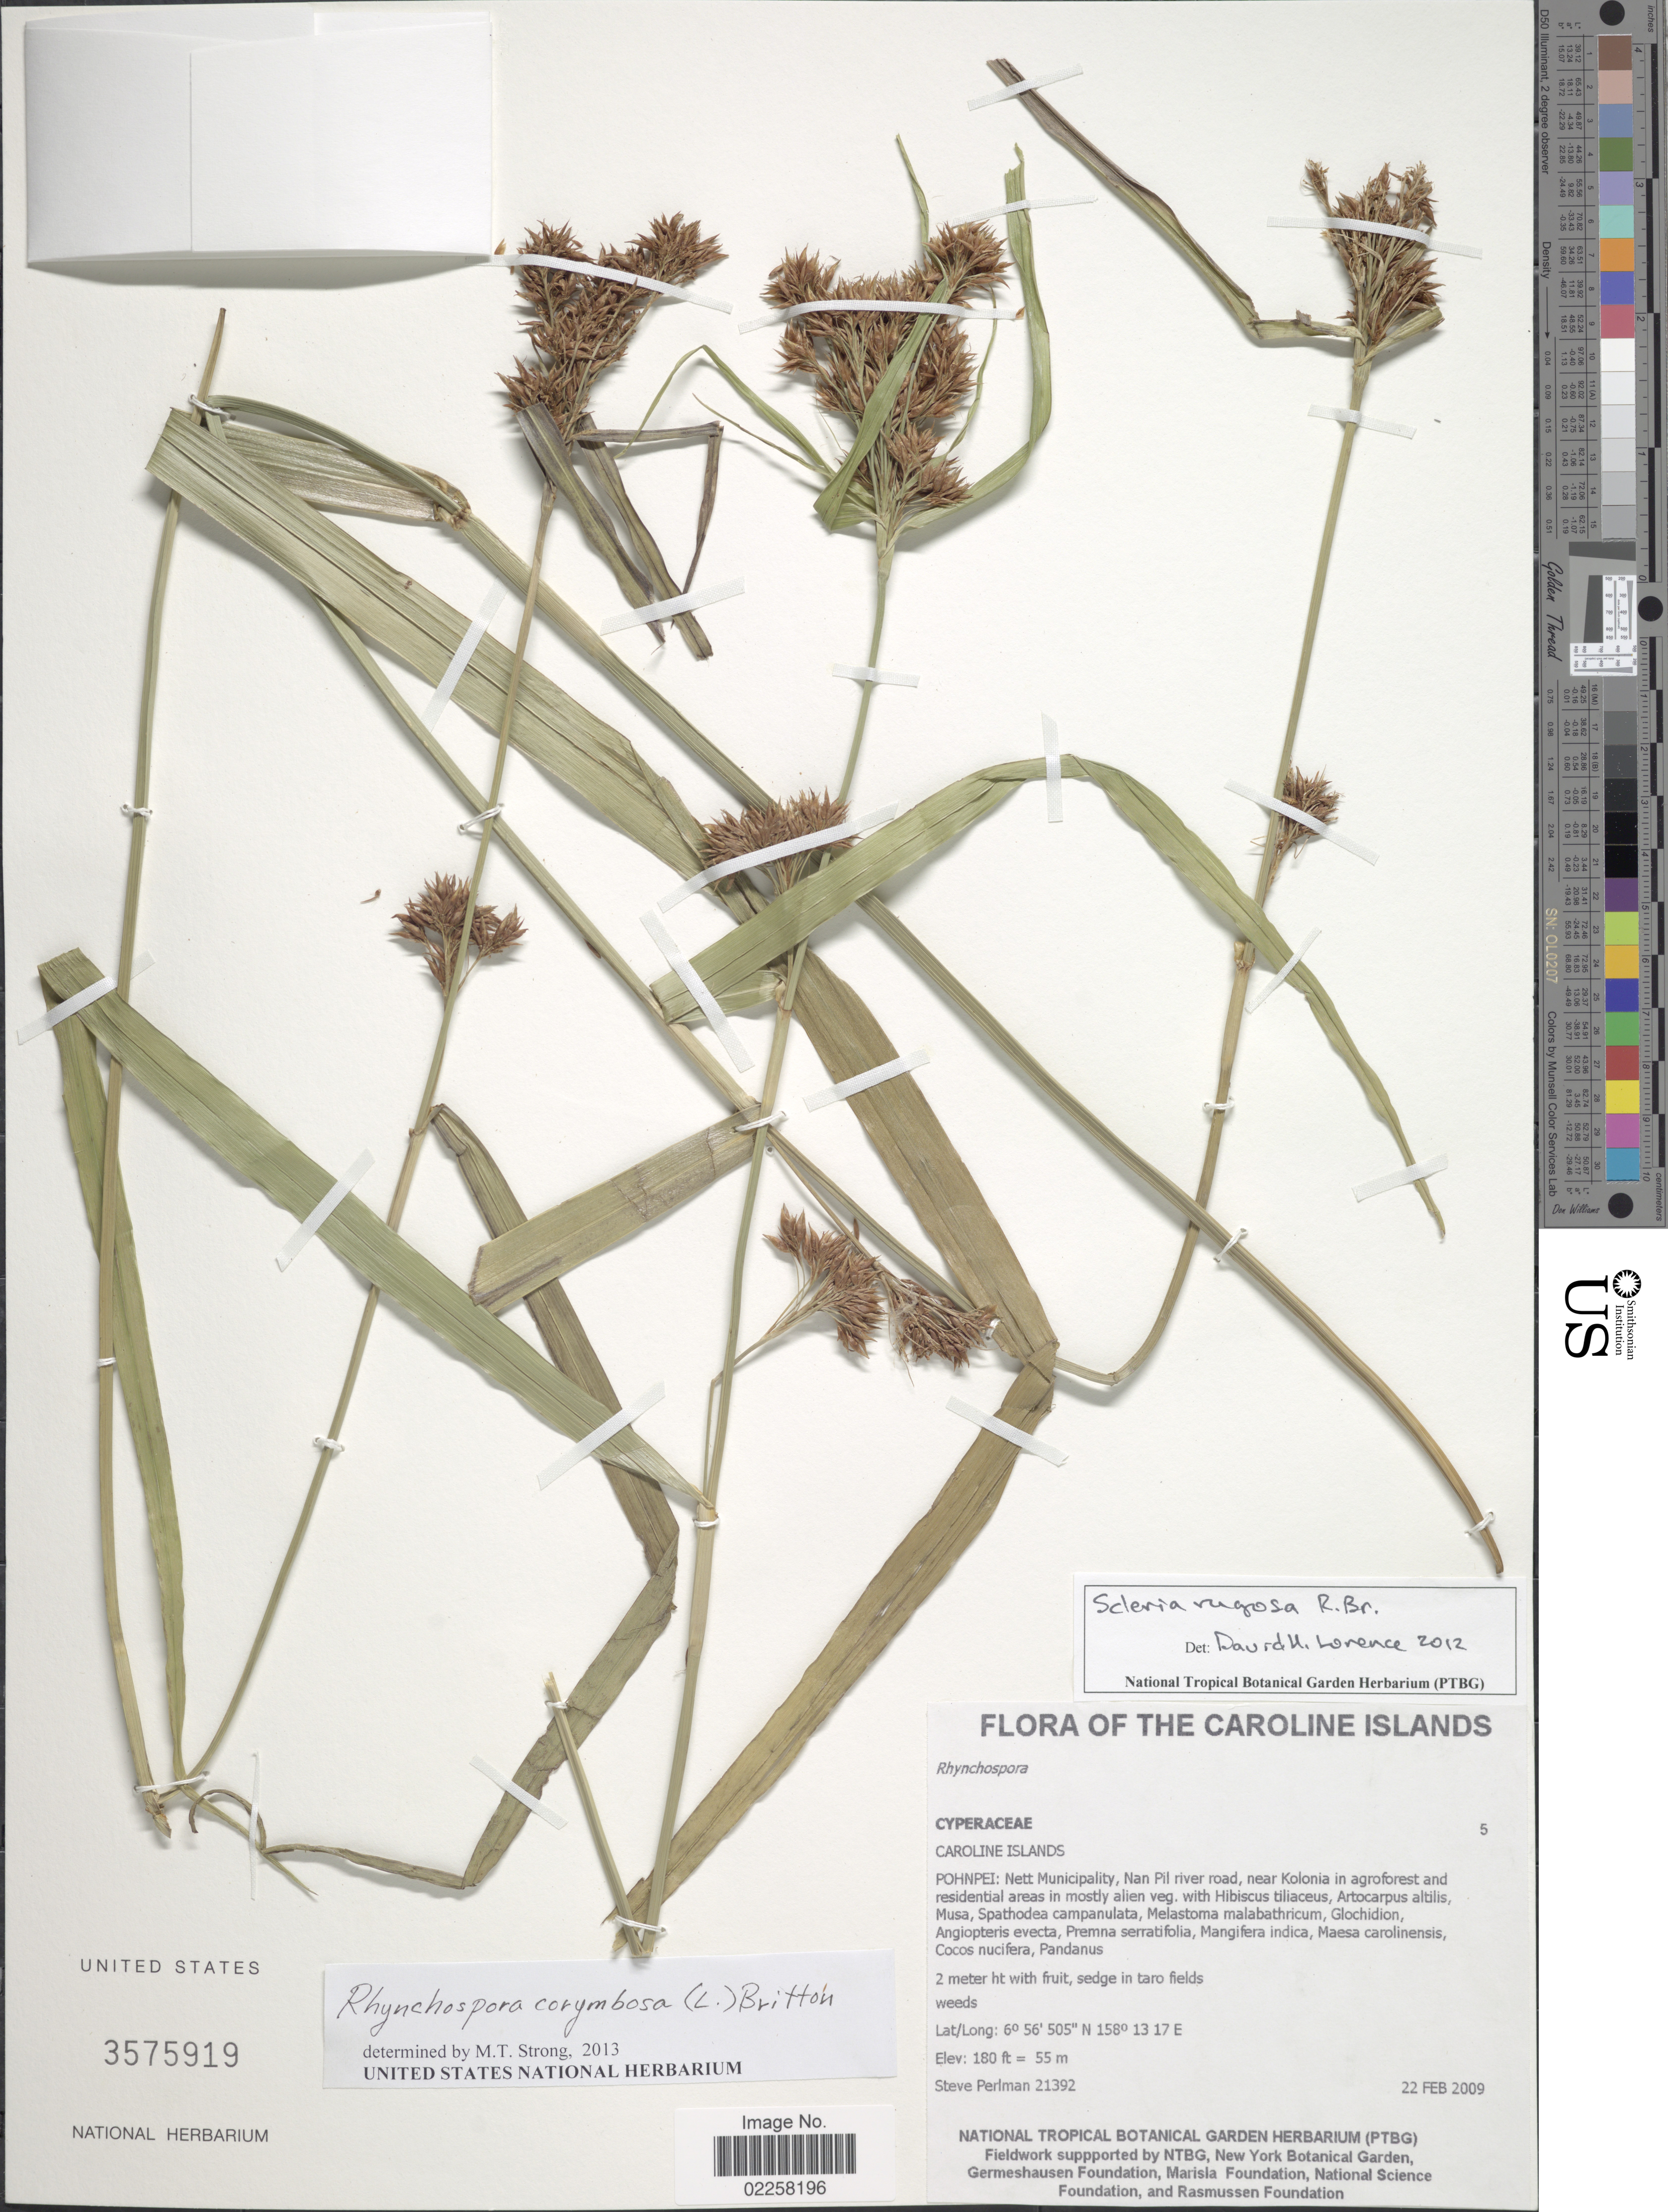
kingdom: Plantae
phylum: Tracheophyta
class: Liliopsida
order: Poales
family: Cyperaceae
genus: Rhynchospora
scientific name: Rhynchospora corymbosa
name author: (L.) Britton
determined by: Strong, Mark T., (BOT), Smithsonian Institution - National Museum of Natural History (UNITED STATES)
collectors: S. Perlman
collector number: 21392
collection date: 2009-02-22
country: Micronesia, Federated States of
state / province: Pohnpei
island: Pohnpei [Ponape]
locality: Caroline Islands. Pohnpei: Nett Municipality, Nan Pil river road, near Kolonia in agroforest and residential areas in mostly alien veg.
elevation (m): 55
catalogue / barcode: US 3575919